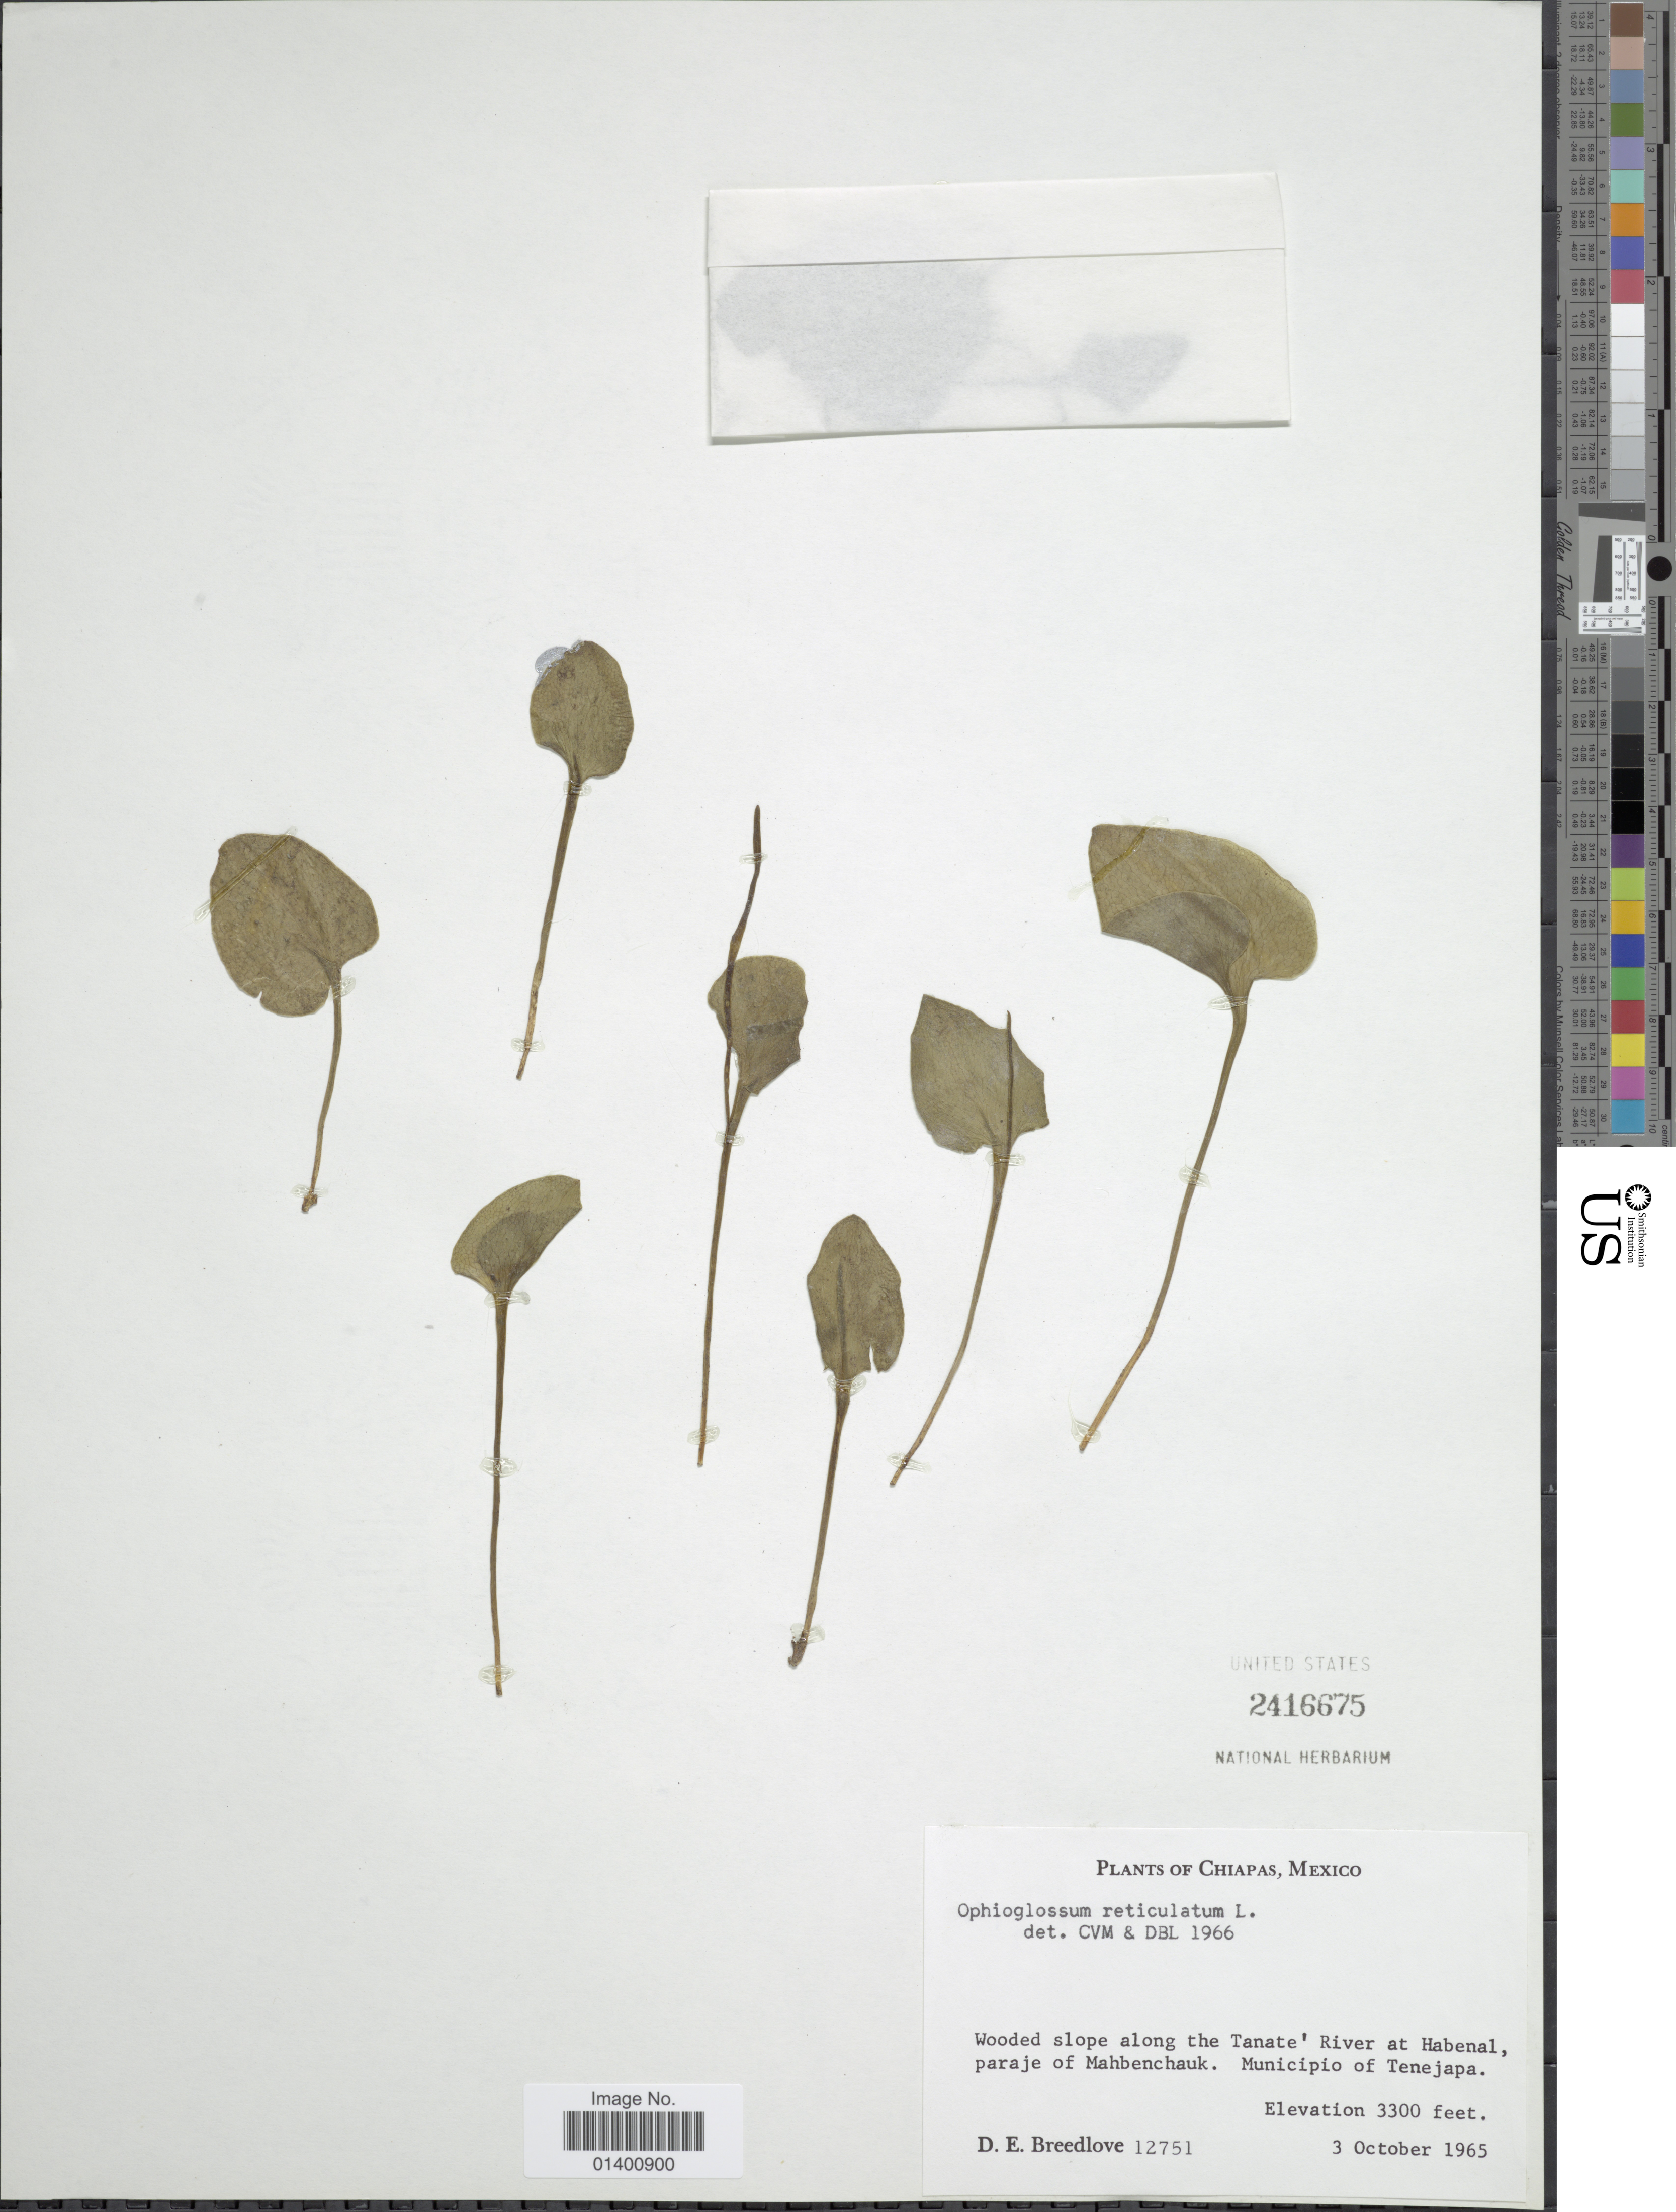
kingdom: Plantae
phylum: Tracheophyta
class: Polypodiopsida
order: Ophioglossales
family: Ophioglossaceae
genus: Ophioglossum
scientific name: Ophioglossum reticulatum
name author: L.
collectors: D. E. Breedlove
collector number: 12751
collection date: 1965-10-03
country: Mexico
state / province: Chiapas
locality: Wooded slope along the Tanate' River at Habenal, paraje of Mahbenchauk, municipio of Tenejapa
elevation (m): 1006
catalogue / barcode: US 2416675